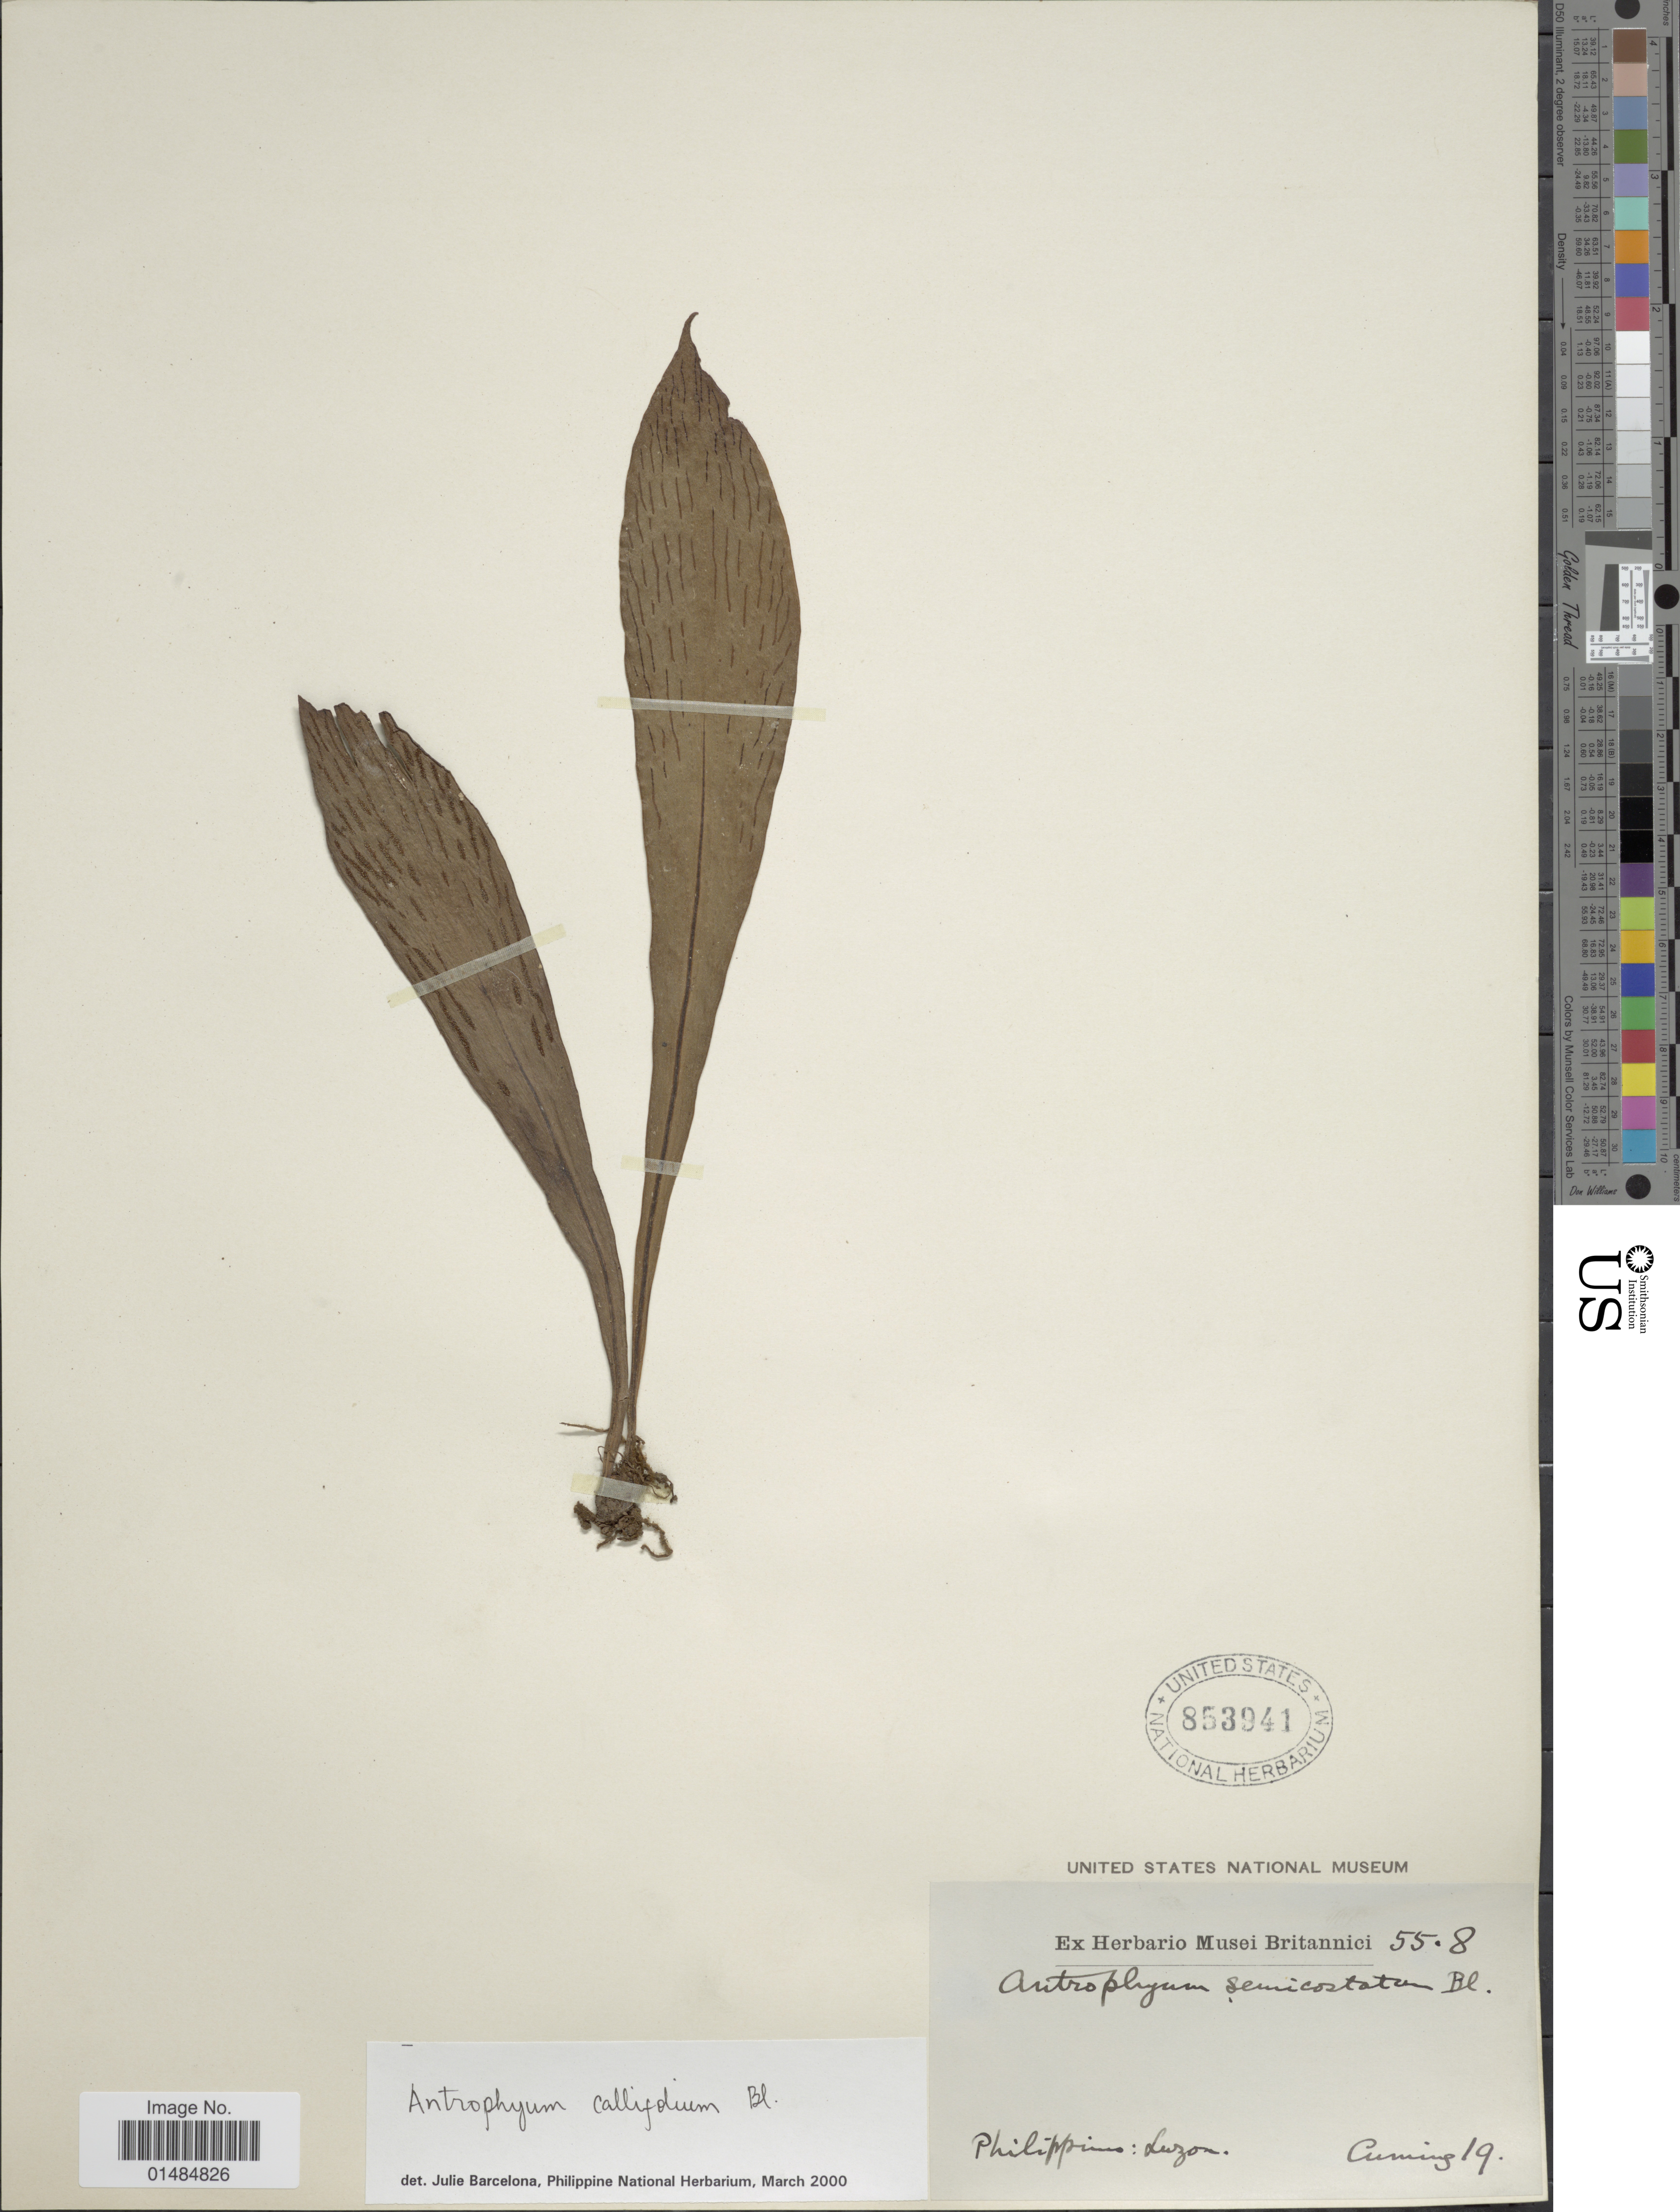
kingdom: Plantae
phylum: Tracheophyta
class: Polypodiopsida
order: Polypodiales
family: Pteridaceae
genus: Antrophyum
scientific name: Antrophyum callifolium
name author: Blume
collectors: -. Cuming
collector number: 19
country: Philippines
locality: Philippino: Luzon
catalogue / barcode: US 853941